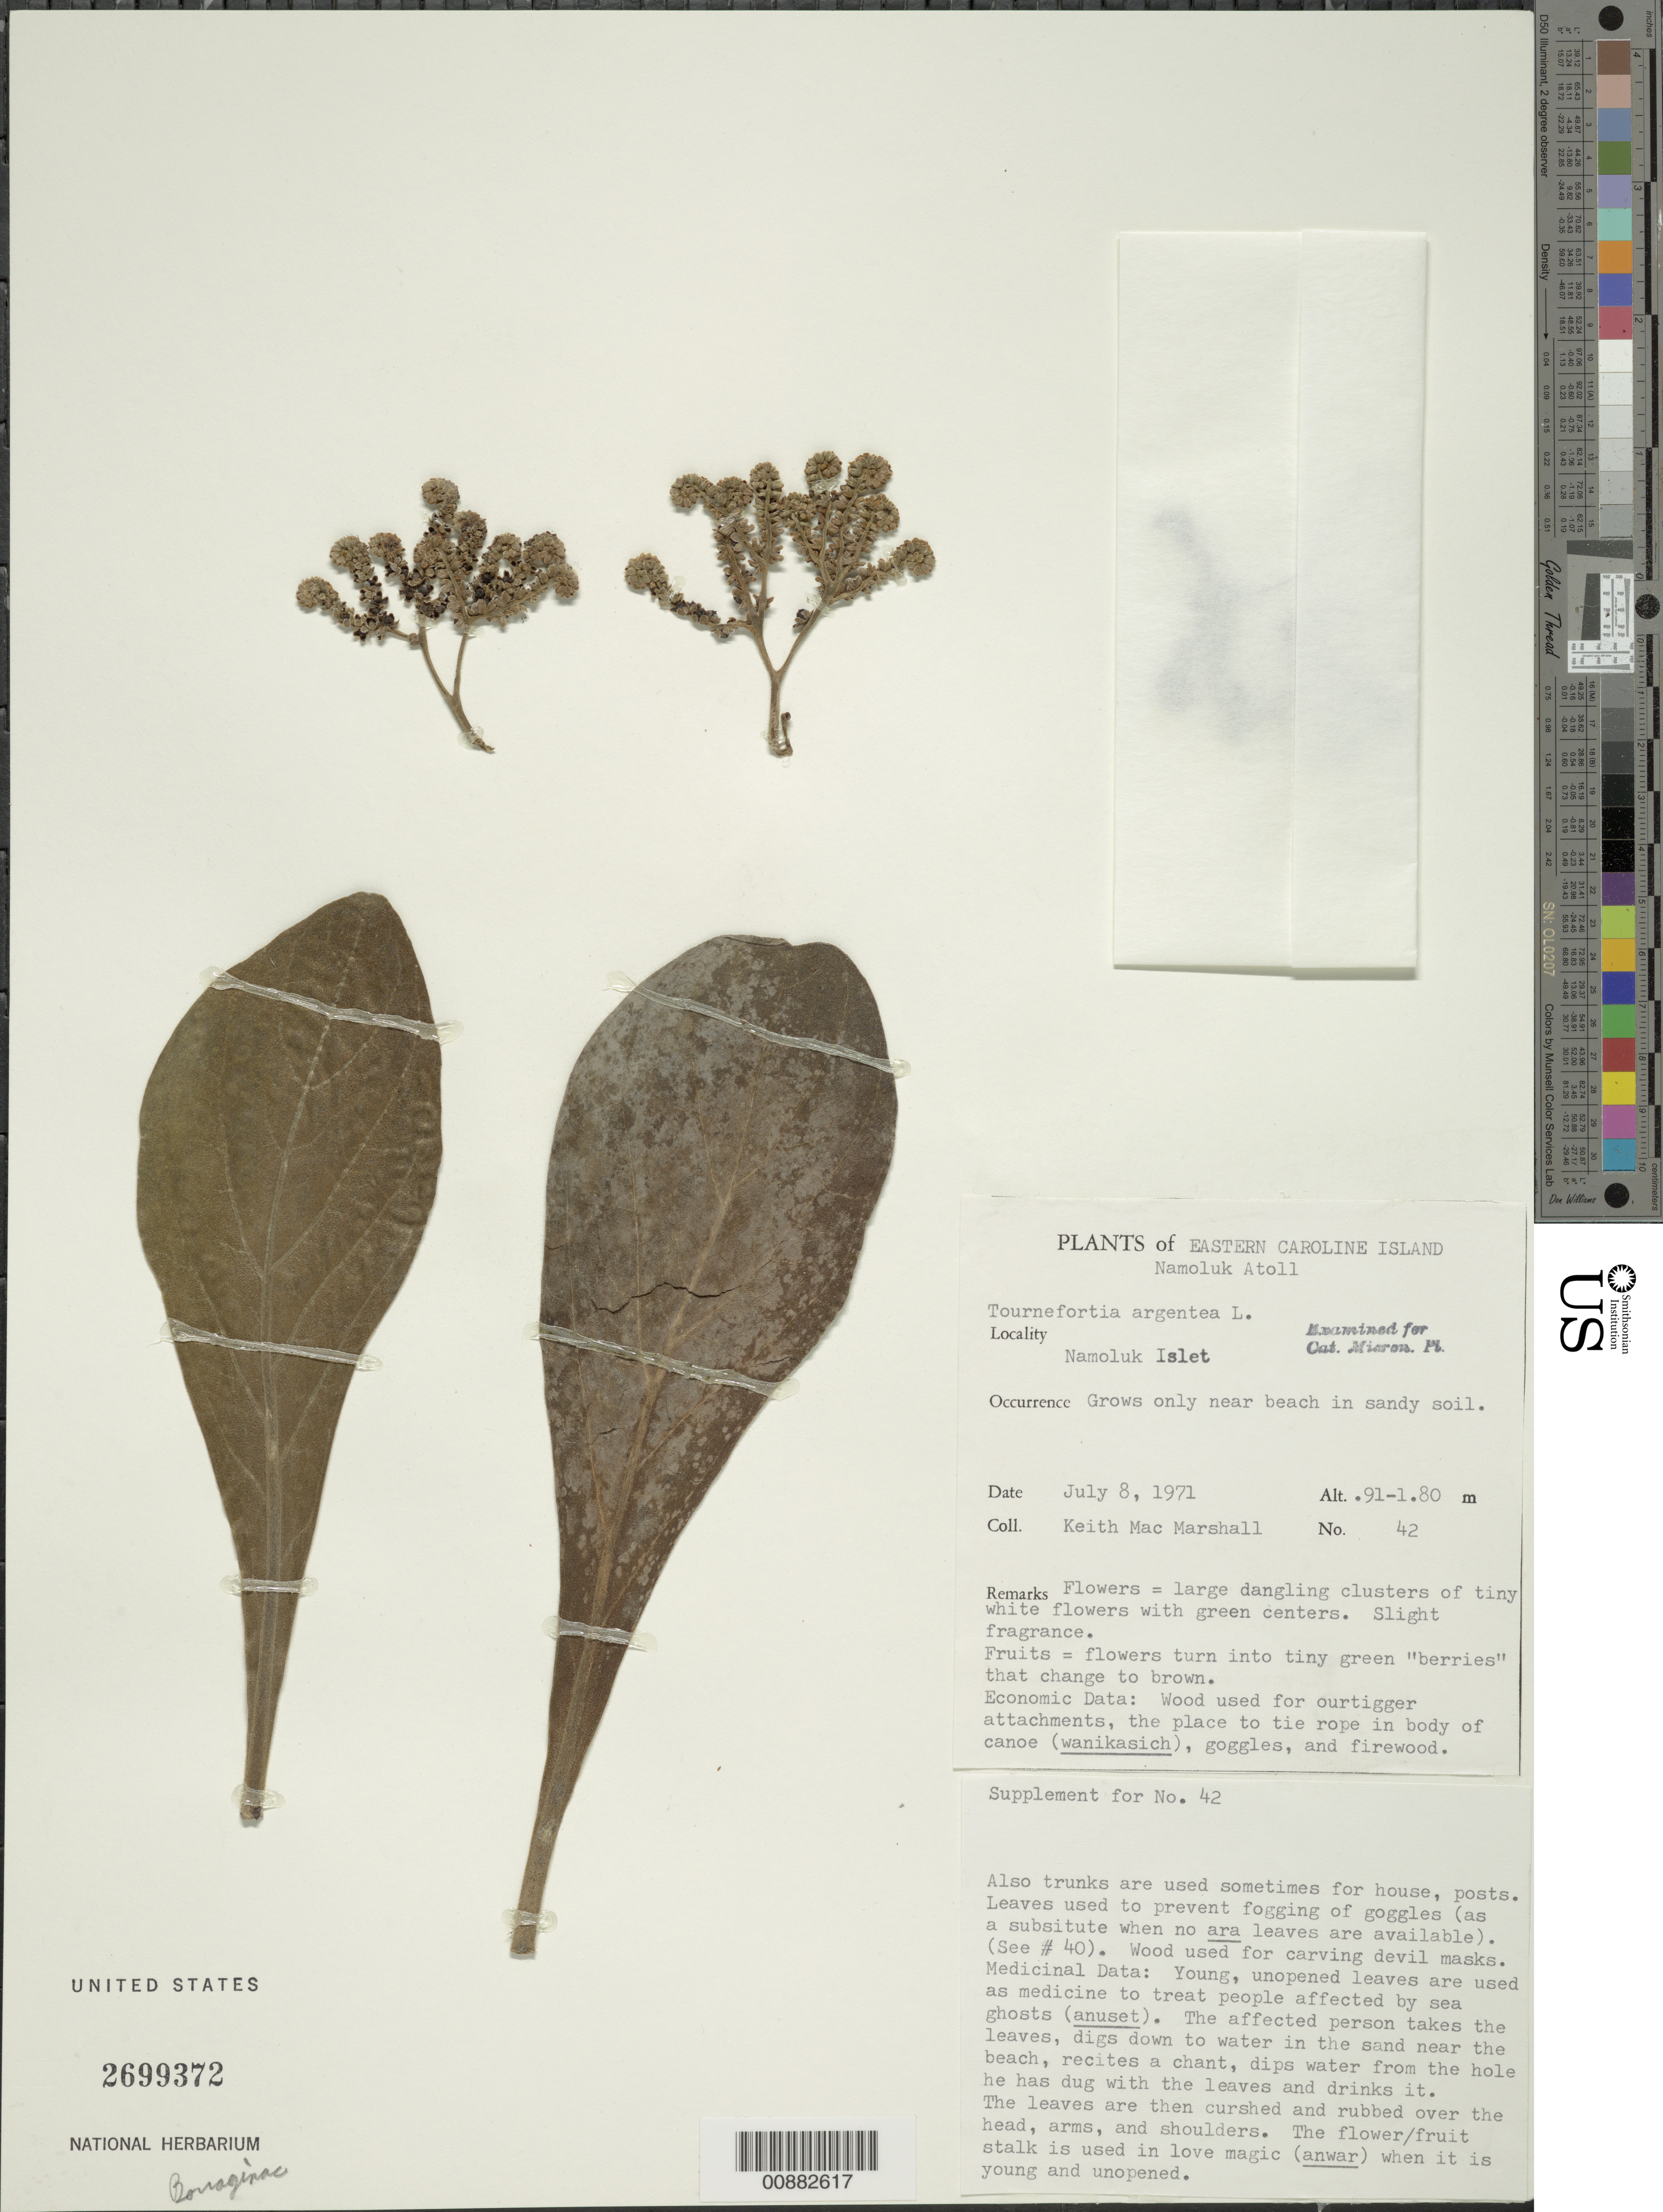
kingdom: Plantae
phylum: Tracheophyta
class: Magnoliopsida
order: Boraginales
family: Heliotropiaceae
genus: Heliotropium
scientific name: Heliotropium arboreum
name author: (Blanco) Mabberley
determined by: Wagner, W. L., (BOT), Smithsonian Institution - National Museum of Natural History (UNITED STATES)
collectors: K. M. Marshall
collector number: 42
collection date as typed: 08 Jul 1971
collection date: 1971-07-08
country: Micronesia, Federated States of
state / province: Truk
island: Namokuk [Namoluk] Atoll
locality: Namoluk Islet; Grows only near beach in sandy soil.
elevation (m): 0.91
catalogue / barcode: US 2699372